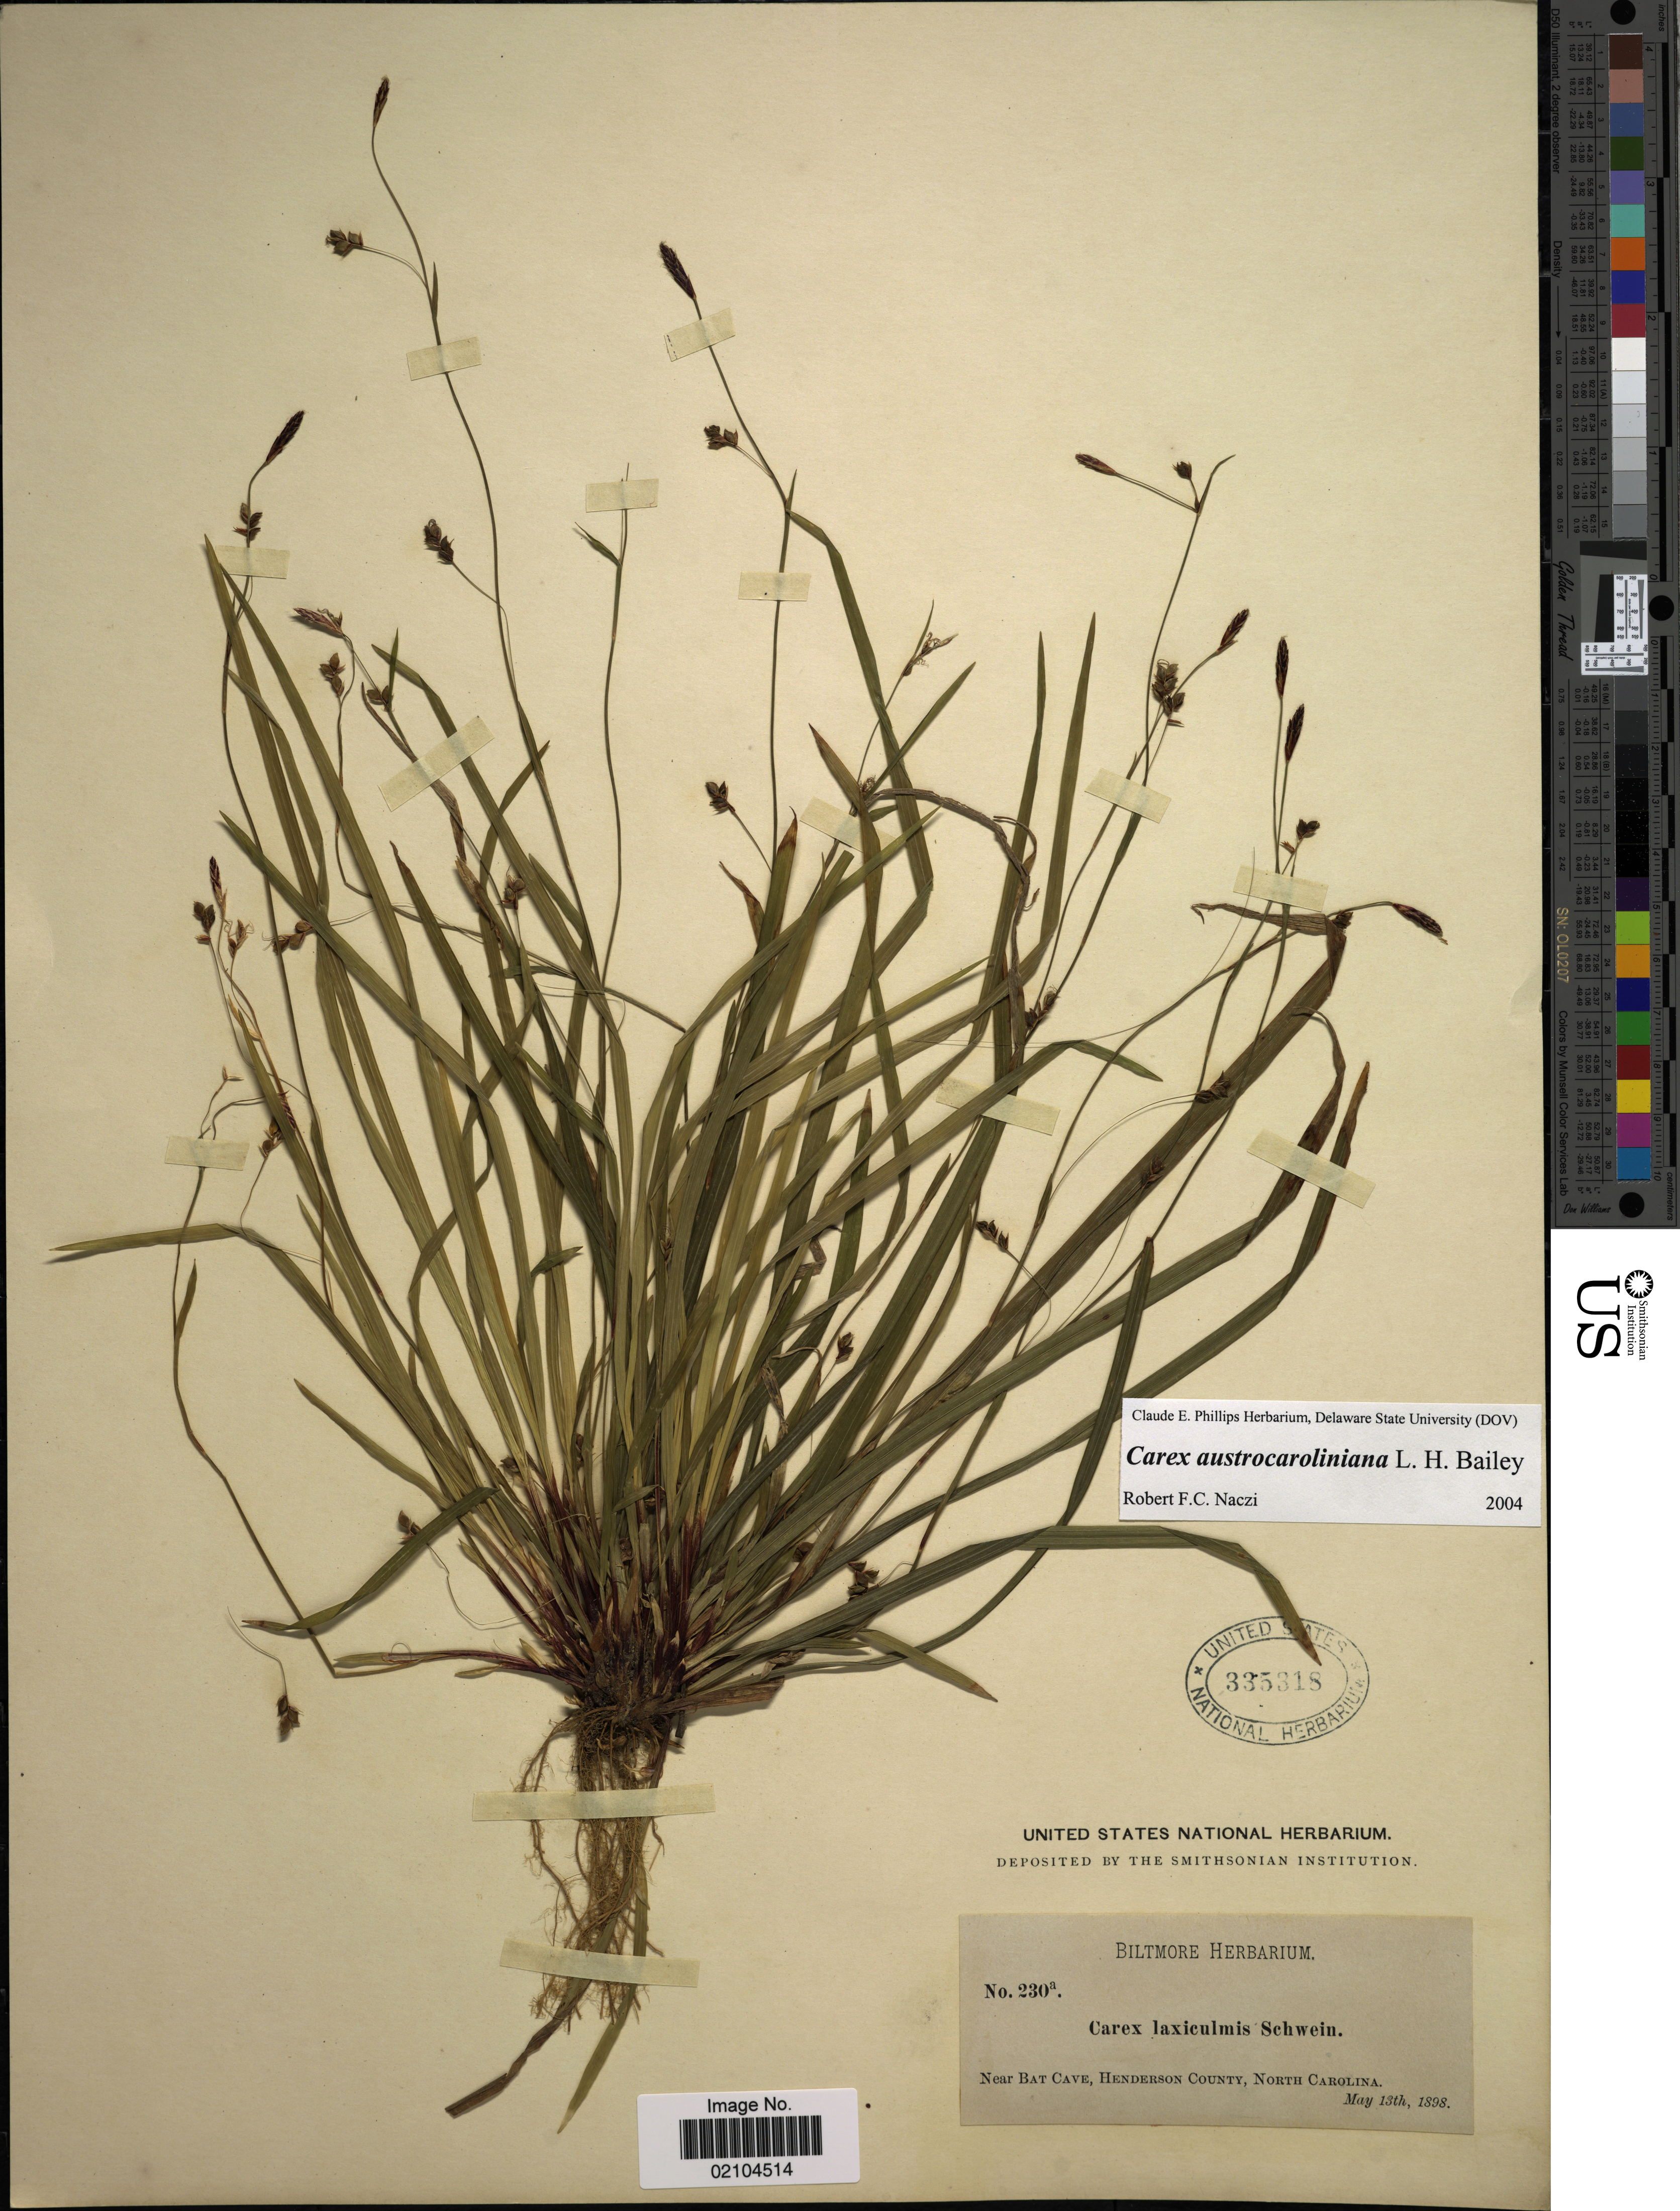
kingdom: Plantae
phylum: Tracheophyta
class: Liliopsida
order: Poales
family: Cyperaceae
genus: Carex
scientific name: Carex austrocaroliniana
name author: L.H. Bailey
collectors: ex herb. Biltmore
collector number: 230a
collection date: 1898-05-13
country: United States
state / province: North Carolina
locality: Near Bat Cave, Henderson County.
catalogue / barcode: US 335318